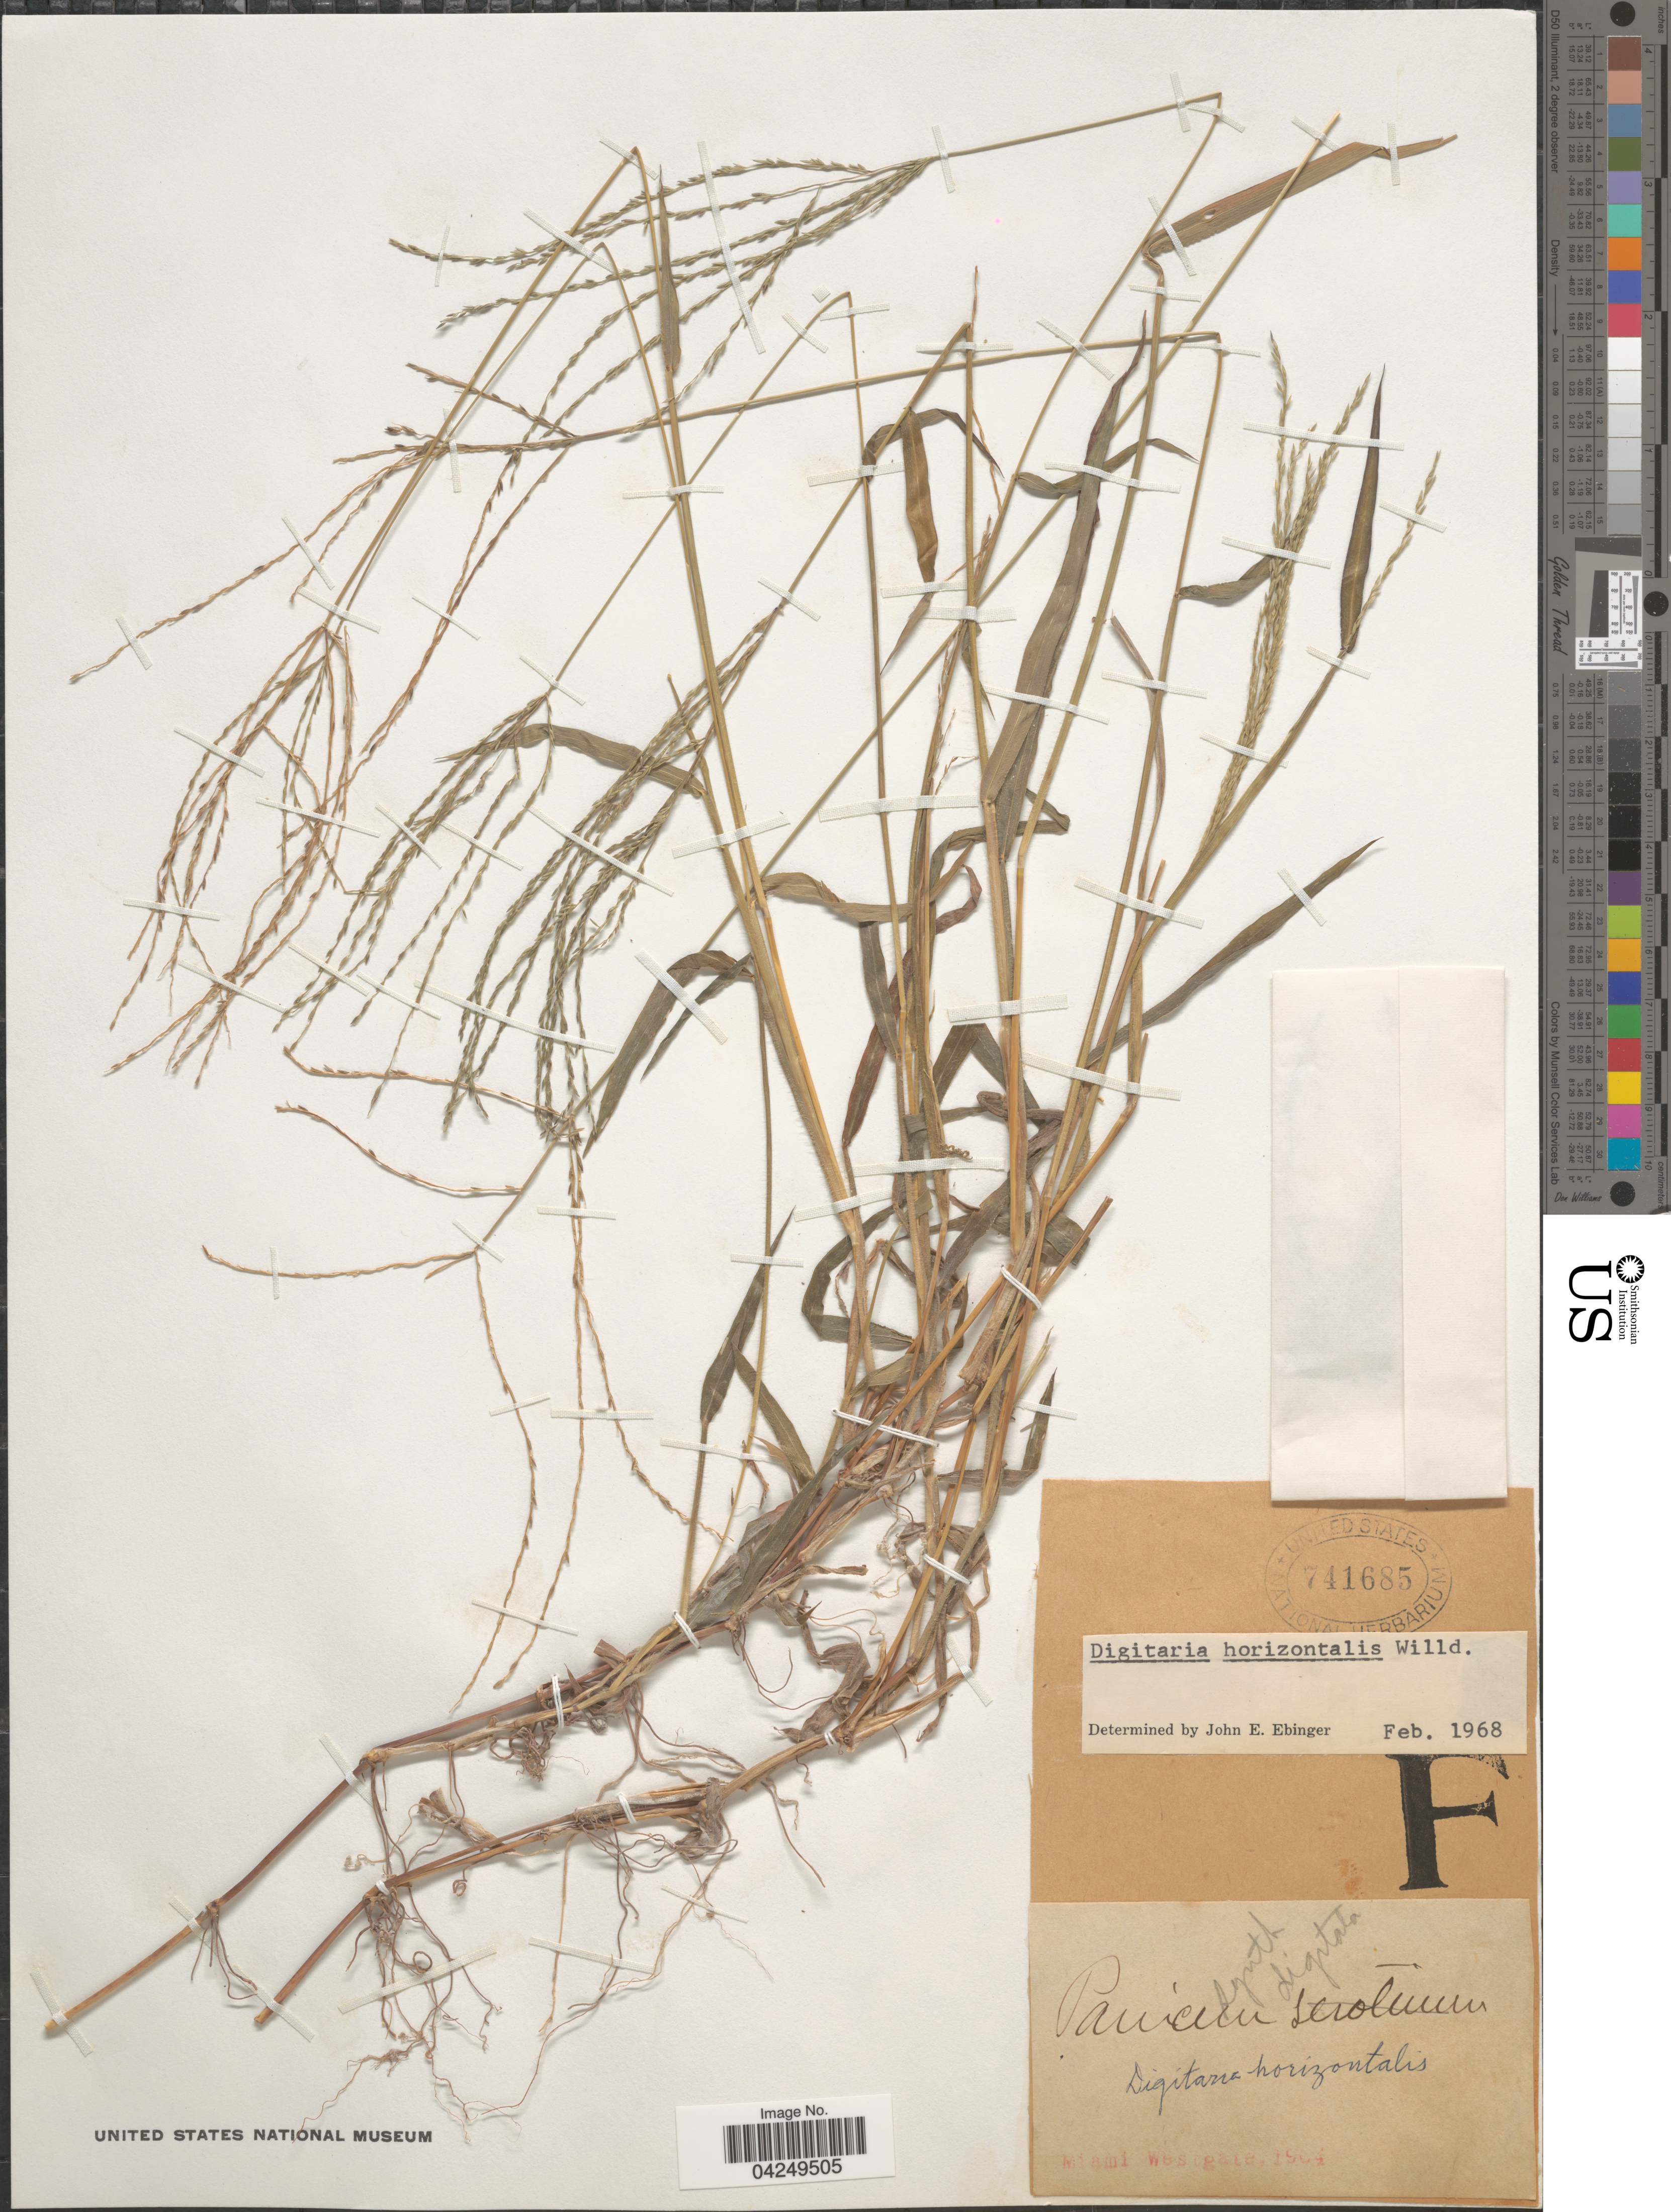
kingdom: Plantae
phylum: Tracheophyta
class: Liliopsida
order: Poales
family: Poaceae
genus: Digitaria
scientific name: Digitaria horizontalis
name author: Willd.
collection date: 1904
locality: Miami Westgate.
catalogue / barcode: US 741685